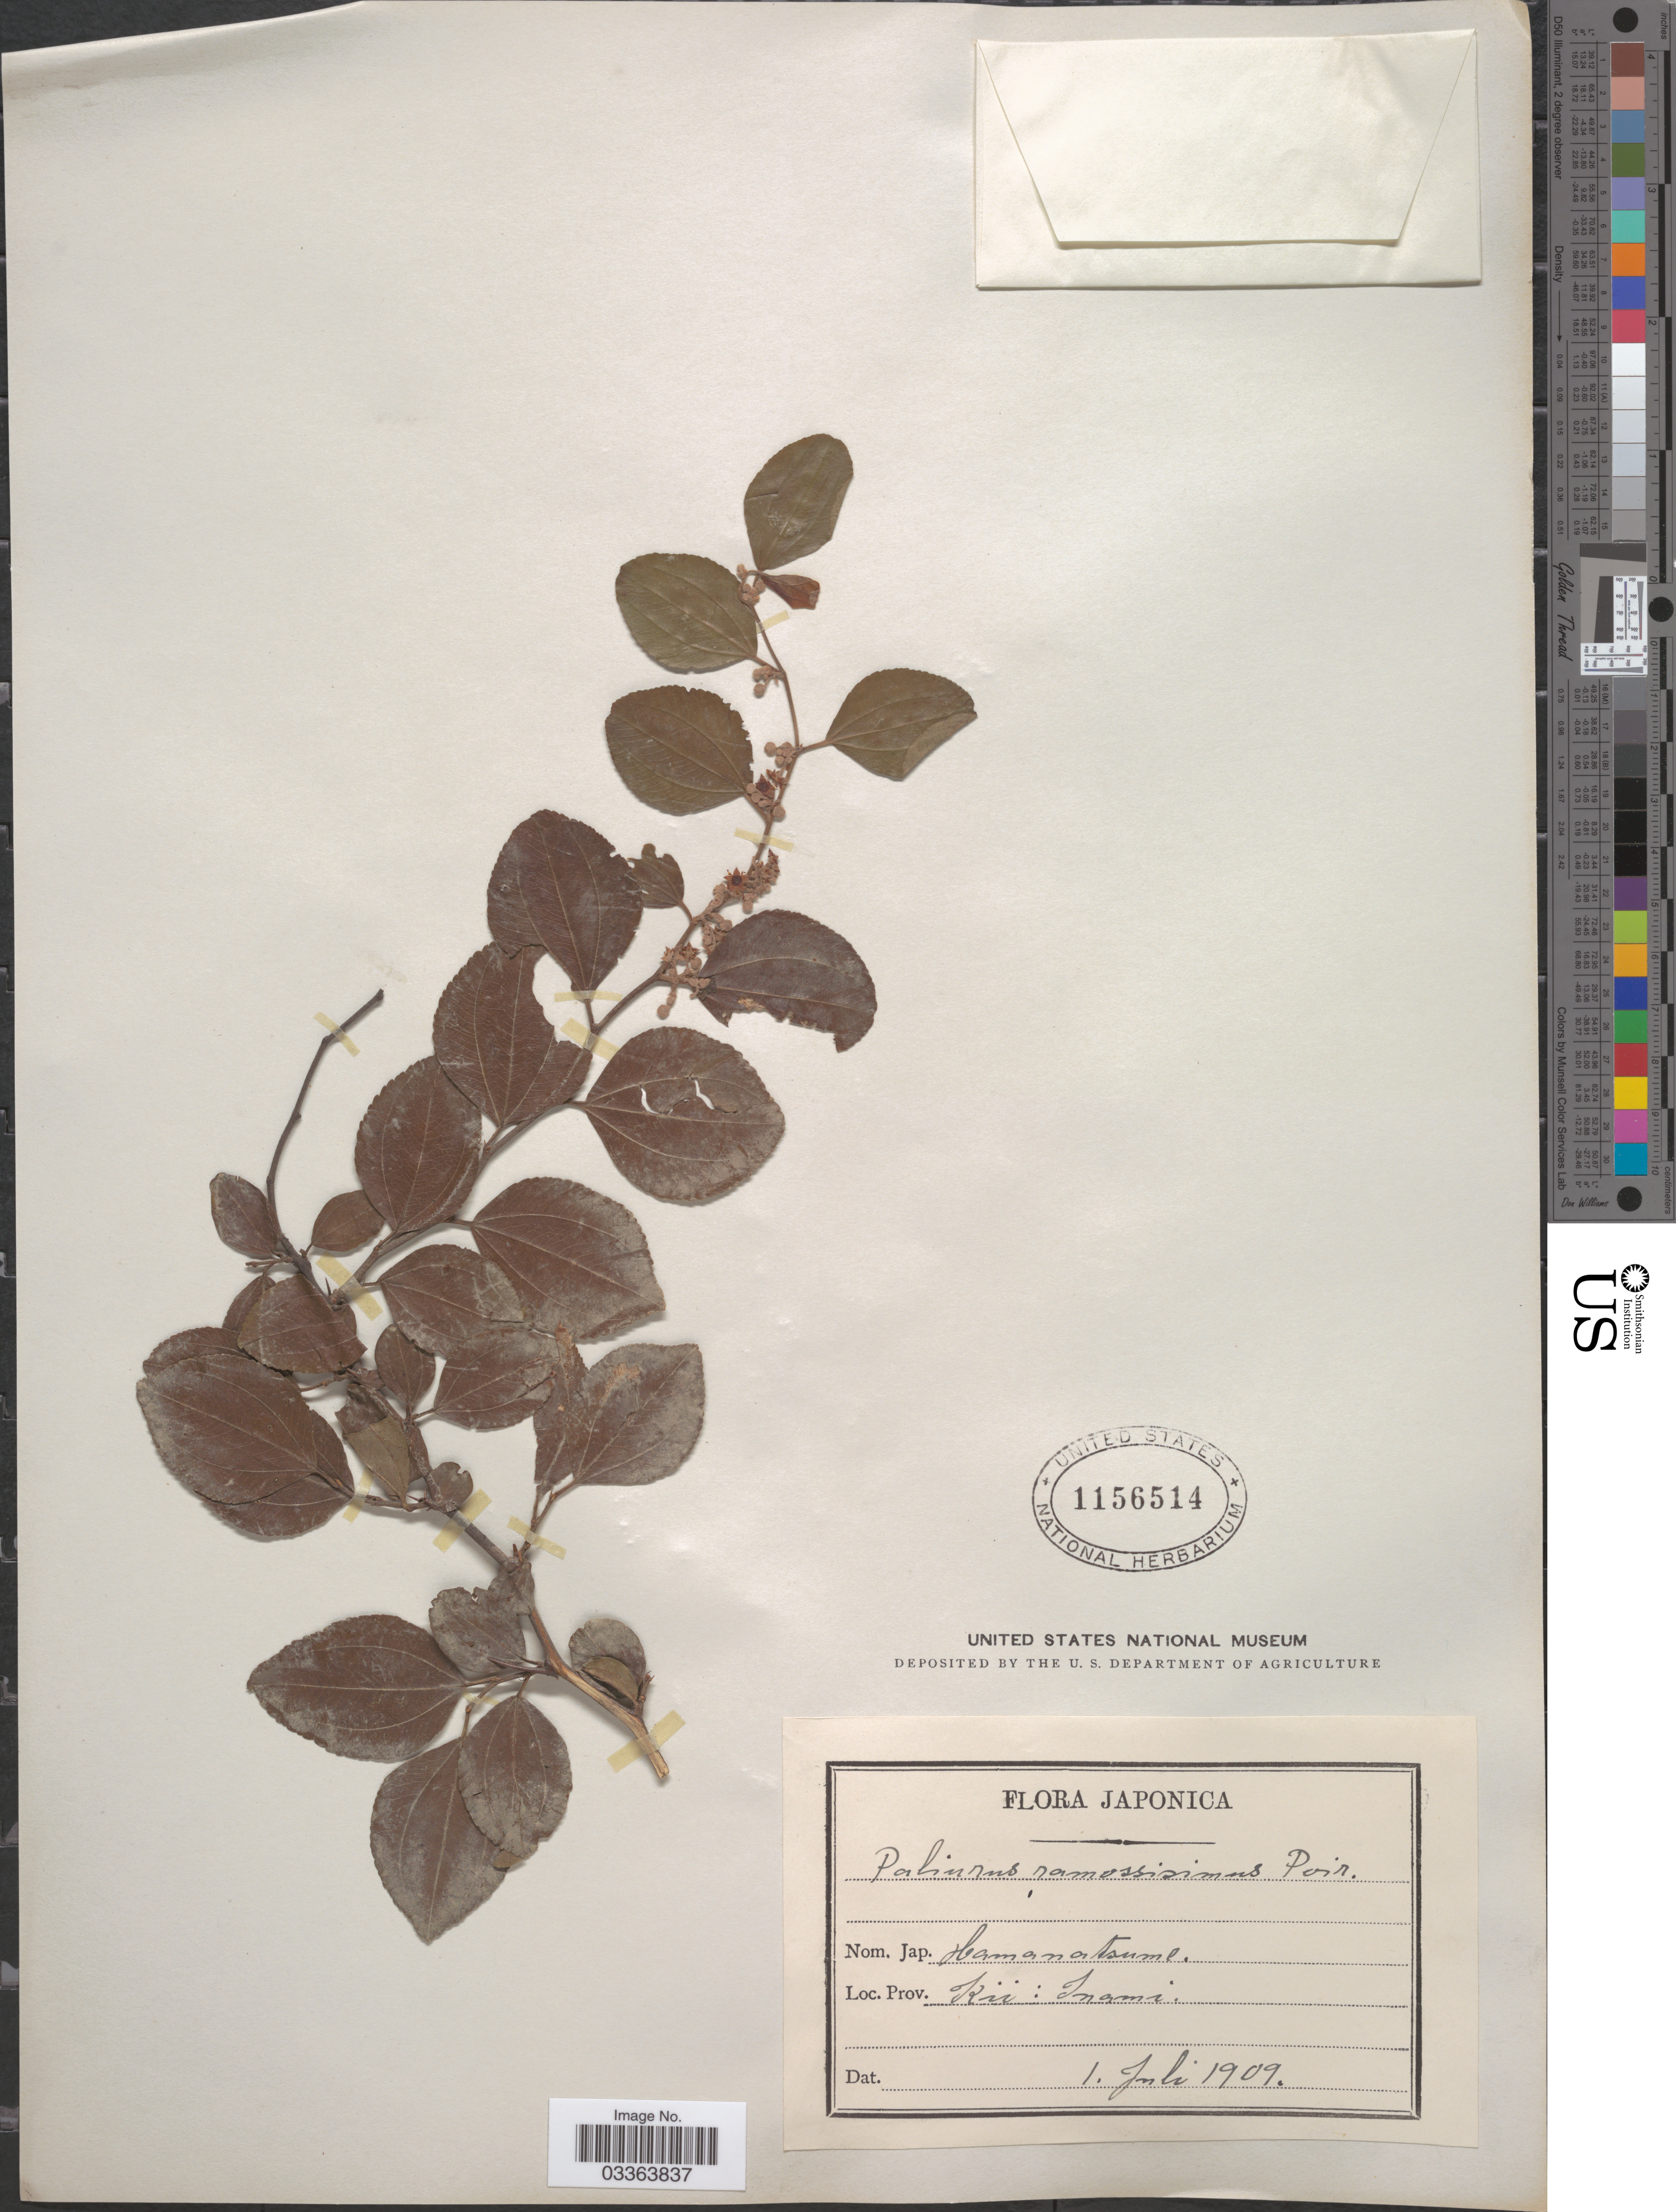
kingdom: Plantae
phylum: Tracheophyta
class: Magnoliopsida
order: Rosales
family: Rhamnaceae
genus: Paliurus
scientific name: Paliurus ramosissimus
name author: (Lour.) Poir.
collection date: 1909-07-01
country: Japan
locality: Kii: Inami.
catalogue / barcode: US 1156514